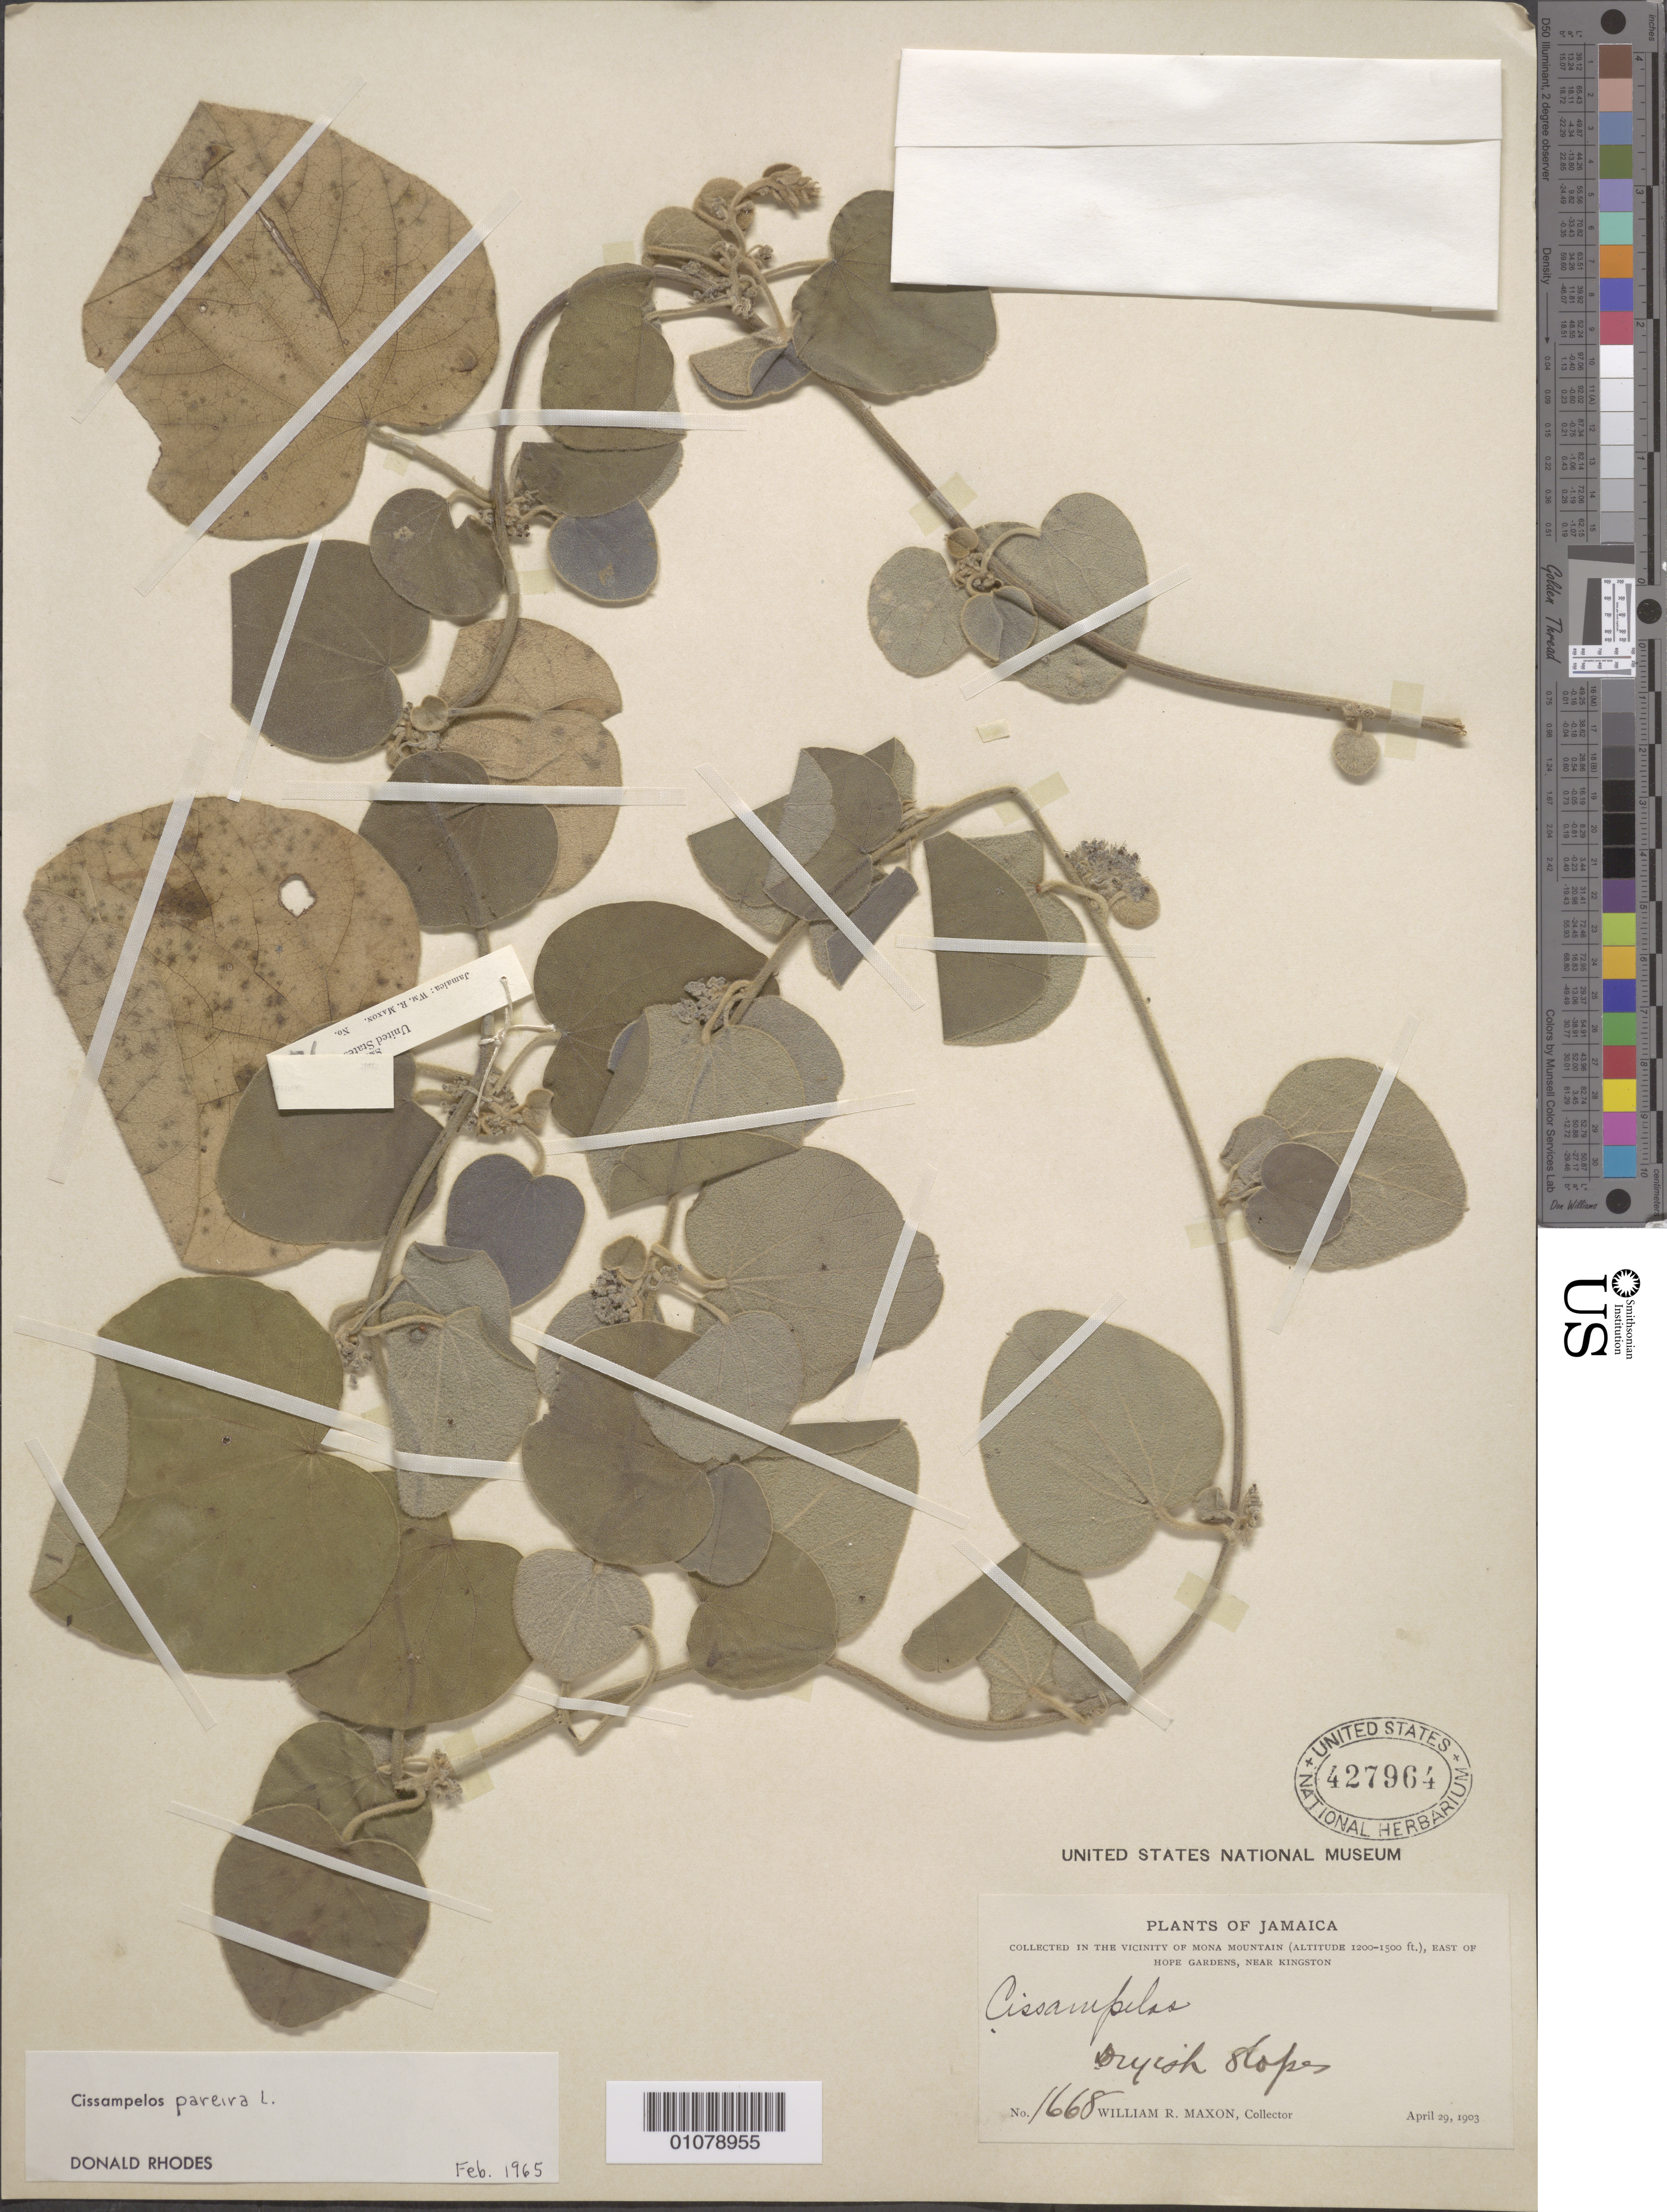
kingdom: Plantae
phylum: Tracheophyta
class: Magnoliopsida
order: Ranunculales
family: Menispermaceae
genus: Cissampelos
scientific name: Cissampelos pareira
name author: L.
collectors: W. R. Maxon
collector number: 1668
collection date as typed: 29 Apr 1903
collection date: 1903-04-29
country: Jamaica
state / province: Kingston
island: Jamaica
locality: Near Kingston, E of Hope Gardesn, vicinity of Mona Mountain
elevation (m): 366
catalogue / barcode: US 427964